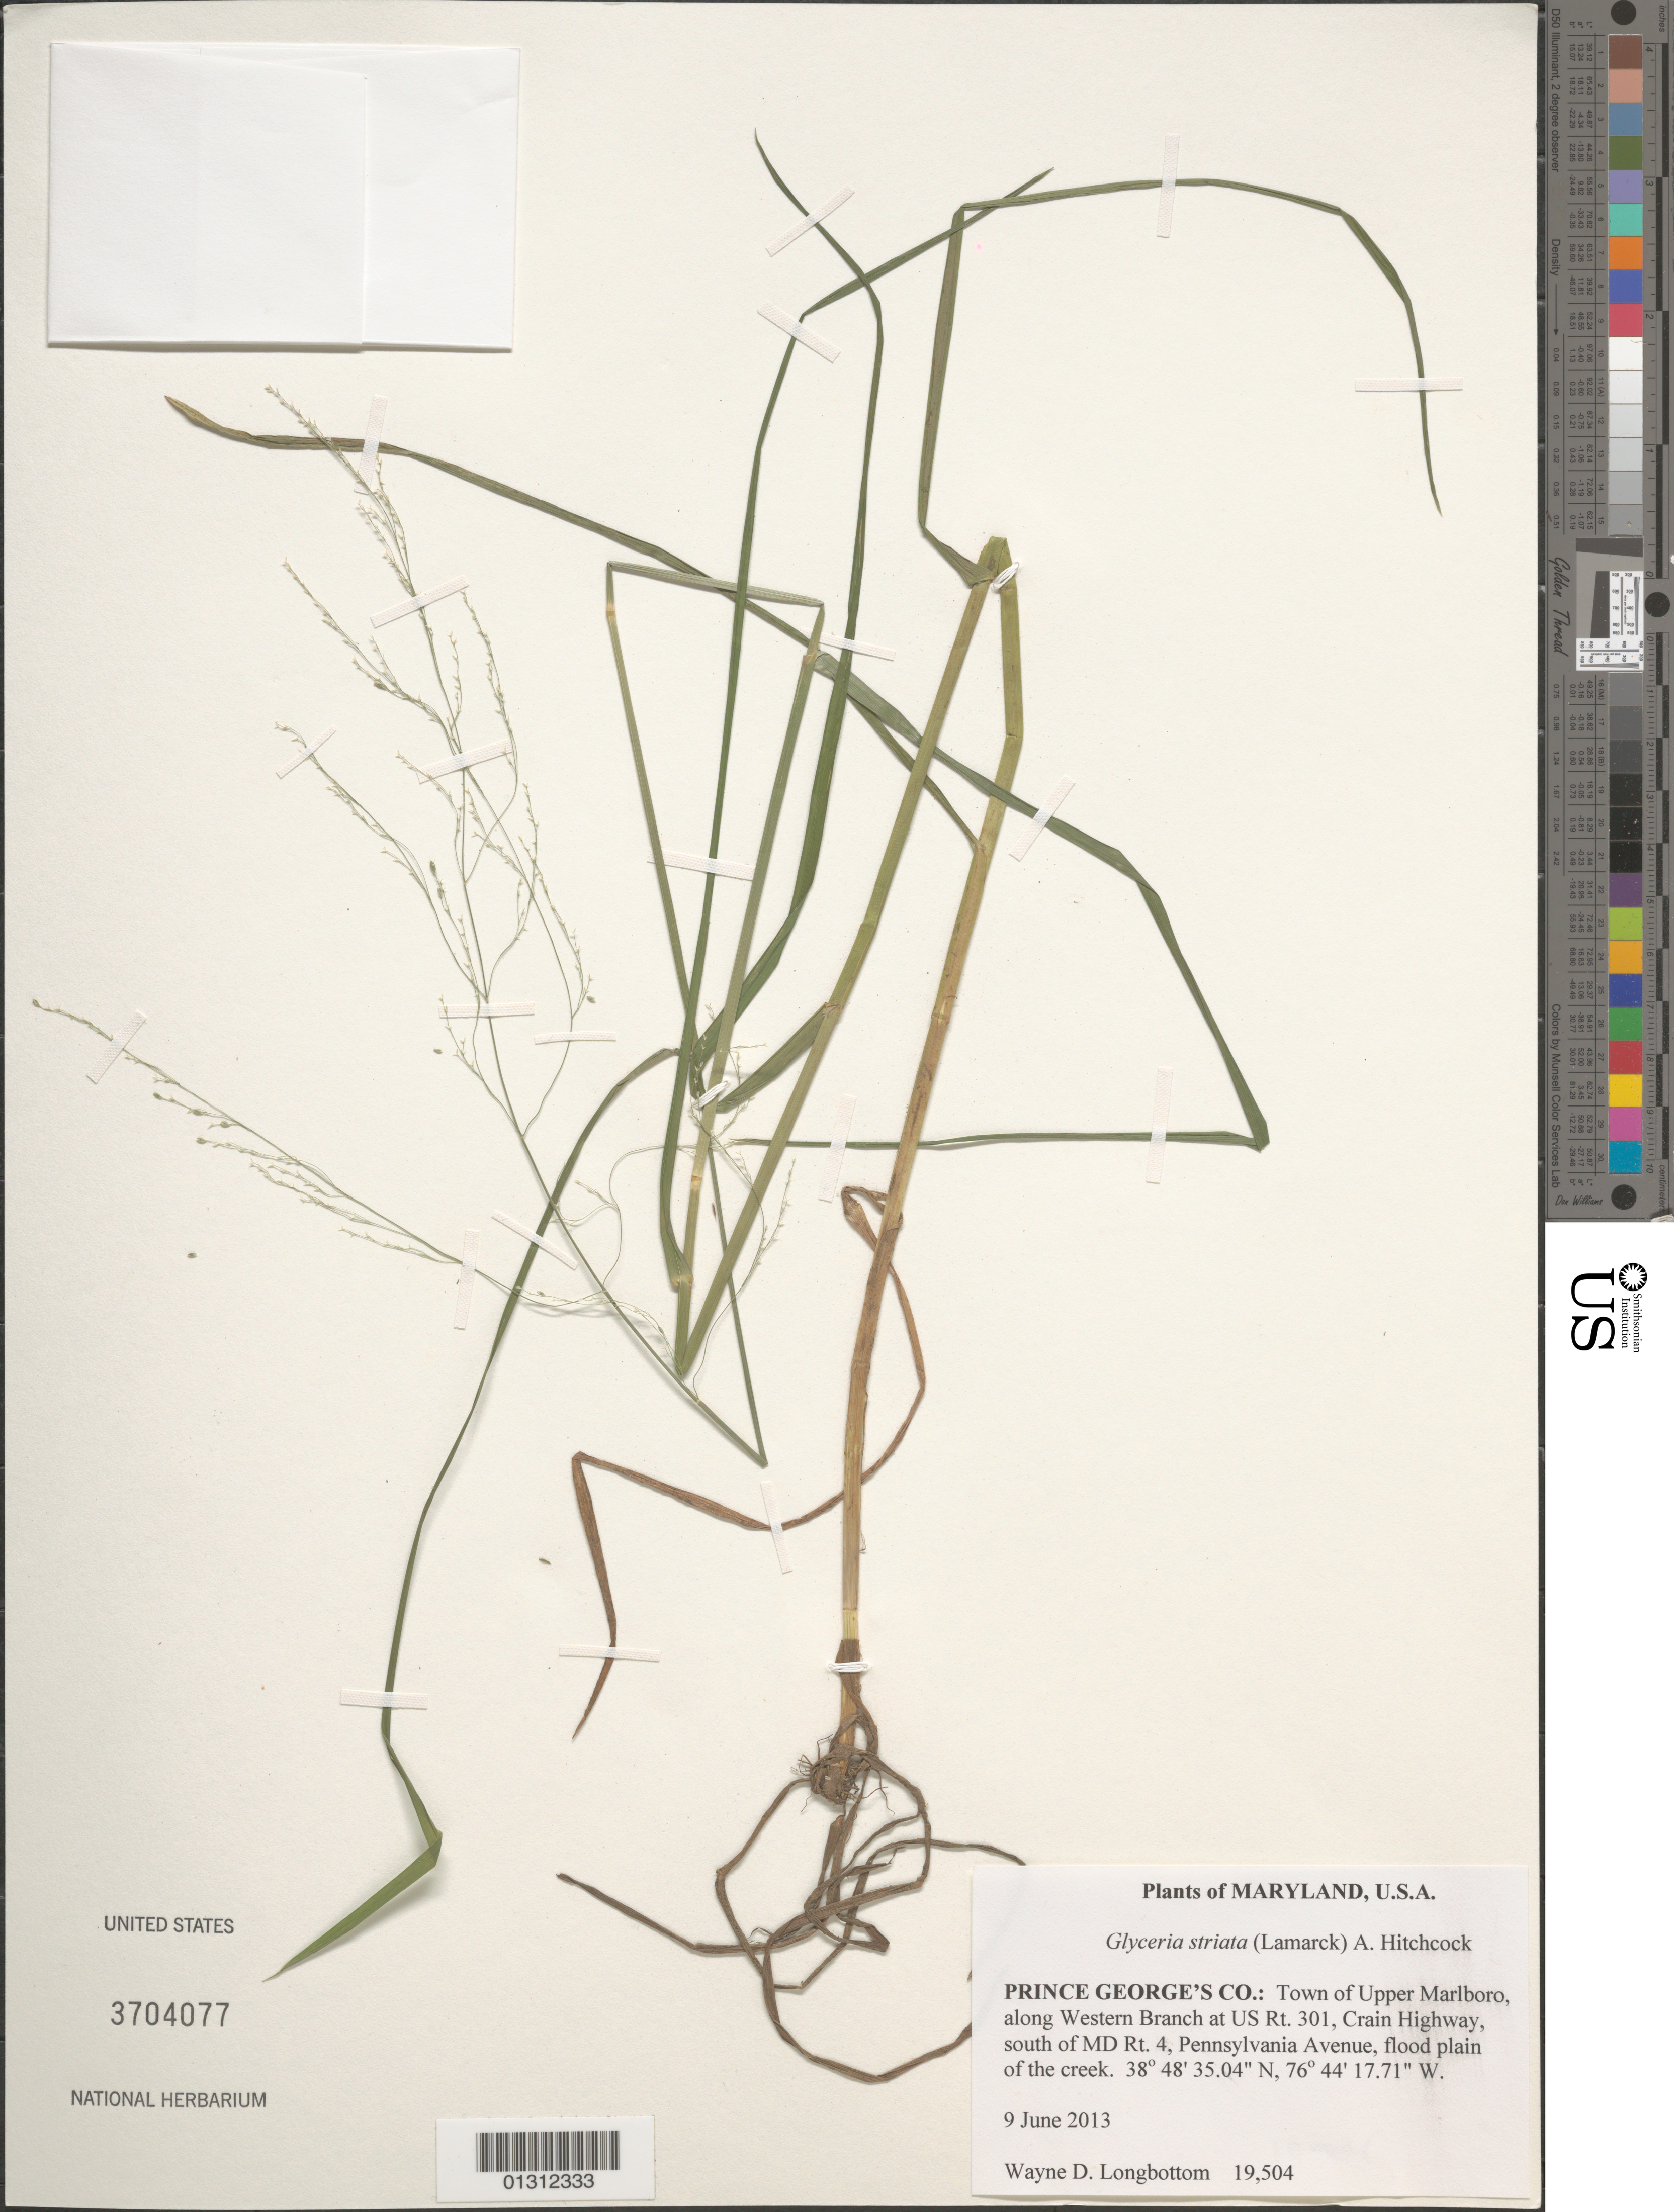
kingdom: Plantae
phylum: Tracheophyta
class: Liliopsida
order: Poales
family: Poaceae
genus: Glyceria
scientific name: Glyceria striata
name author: (Lam.) Hitchc.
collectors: W. D. Longbottom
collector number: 19504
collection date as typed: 9 June 2013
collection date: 2013-06-09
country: United States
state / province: Maryland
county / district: Prince George's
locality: Town of Upper Marlboro, along Western Branch at US Rt. 301, Crain Highway, south of MD Rt. 4 Pennsylvania Avenue, flood plain of the creek.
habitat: Flood plain of the creek.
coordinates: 38 48 35.04 N, 76 44 17.71 W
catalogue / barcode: US 3704077